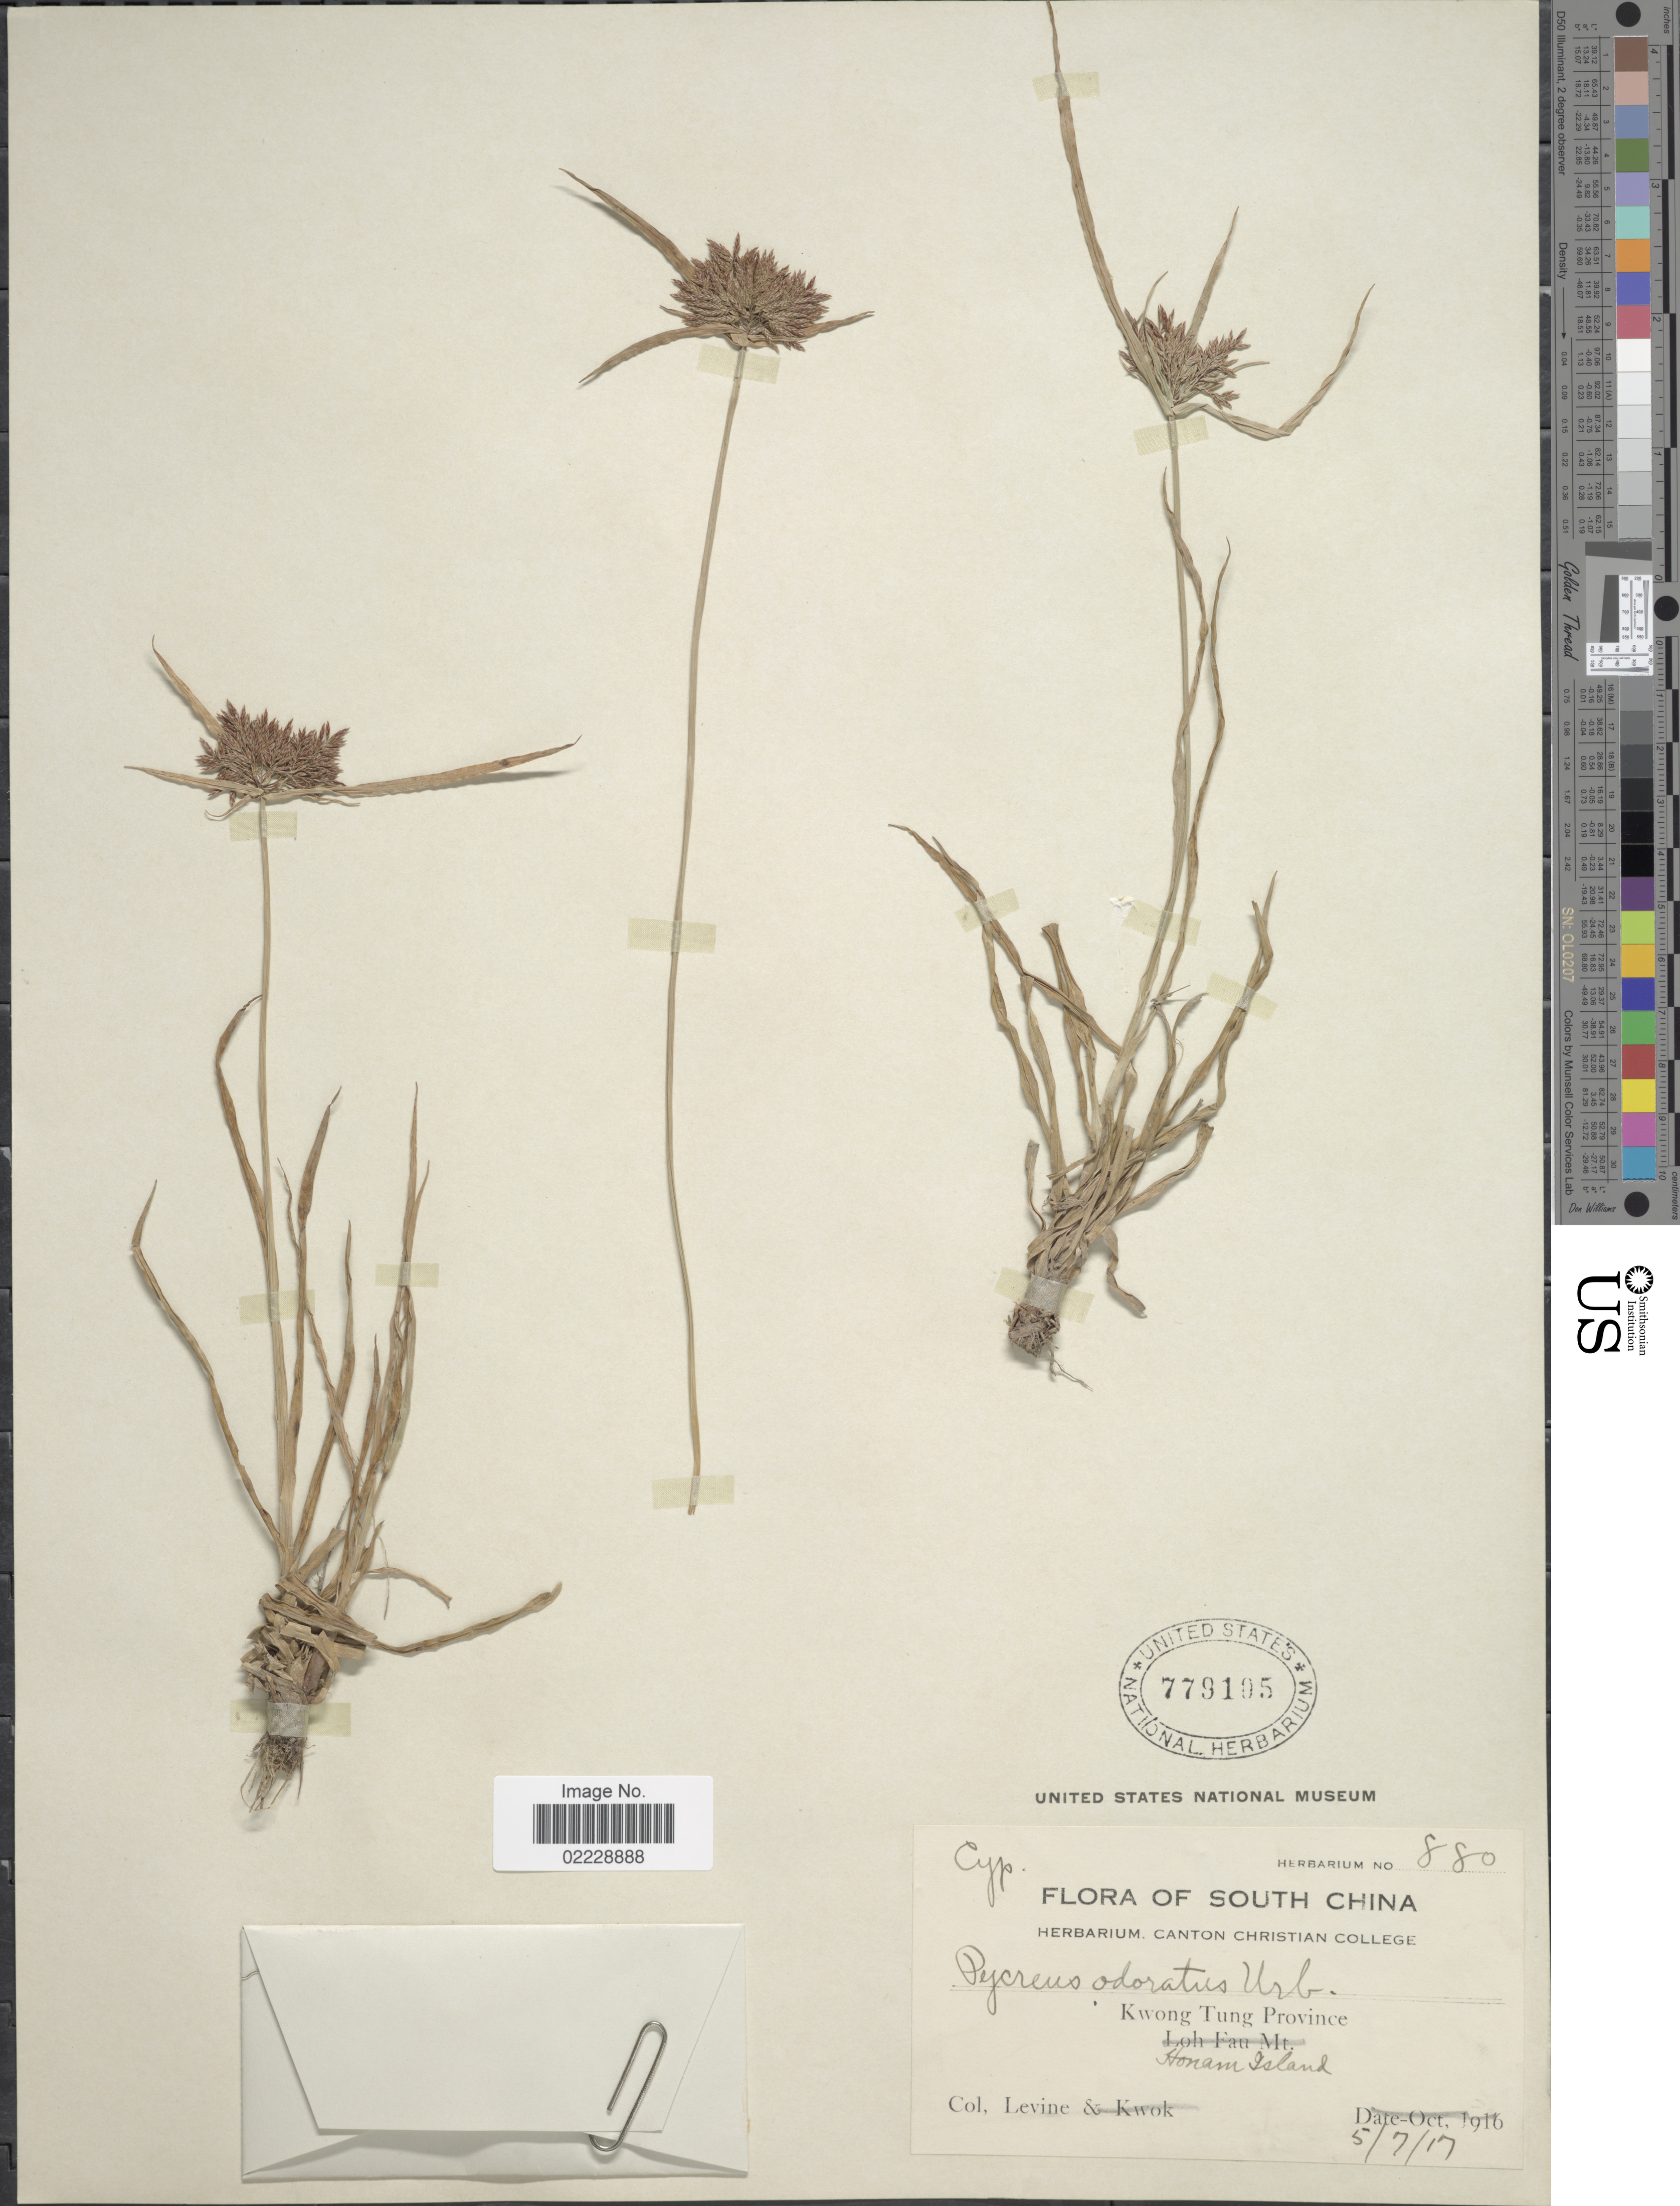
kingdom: Plantae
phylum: Tracheophyta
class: Liliopsida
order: Poales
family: Cyperaceae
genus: Cyperus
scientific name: Cyperus polystachyos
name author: Rottb.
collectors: -. Levine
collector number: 880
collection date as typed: Transcribed d/m/y: 5/7/17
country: China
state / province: Henan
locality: Kwong Tung Province. Honam Island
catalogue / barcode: US 779105